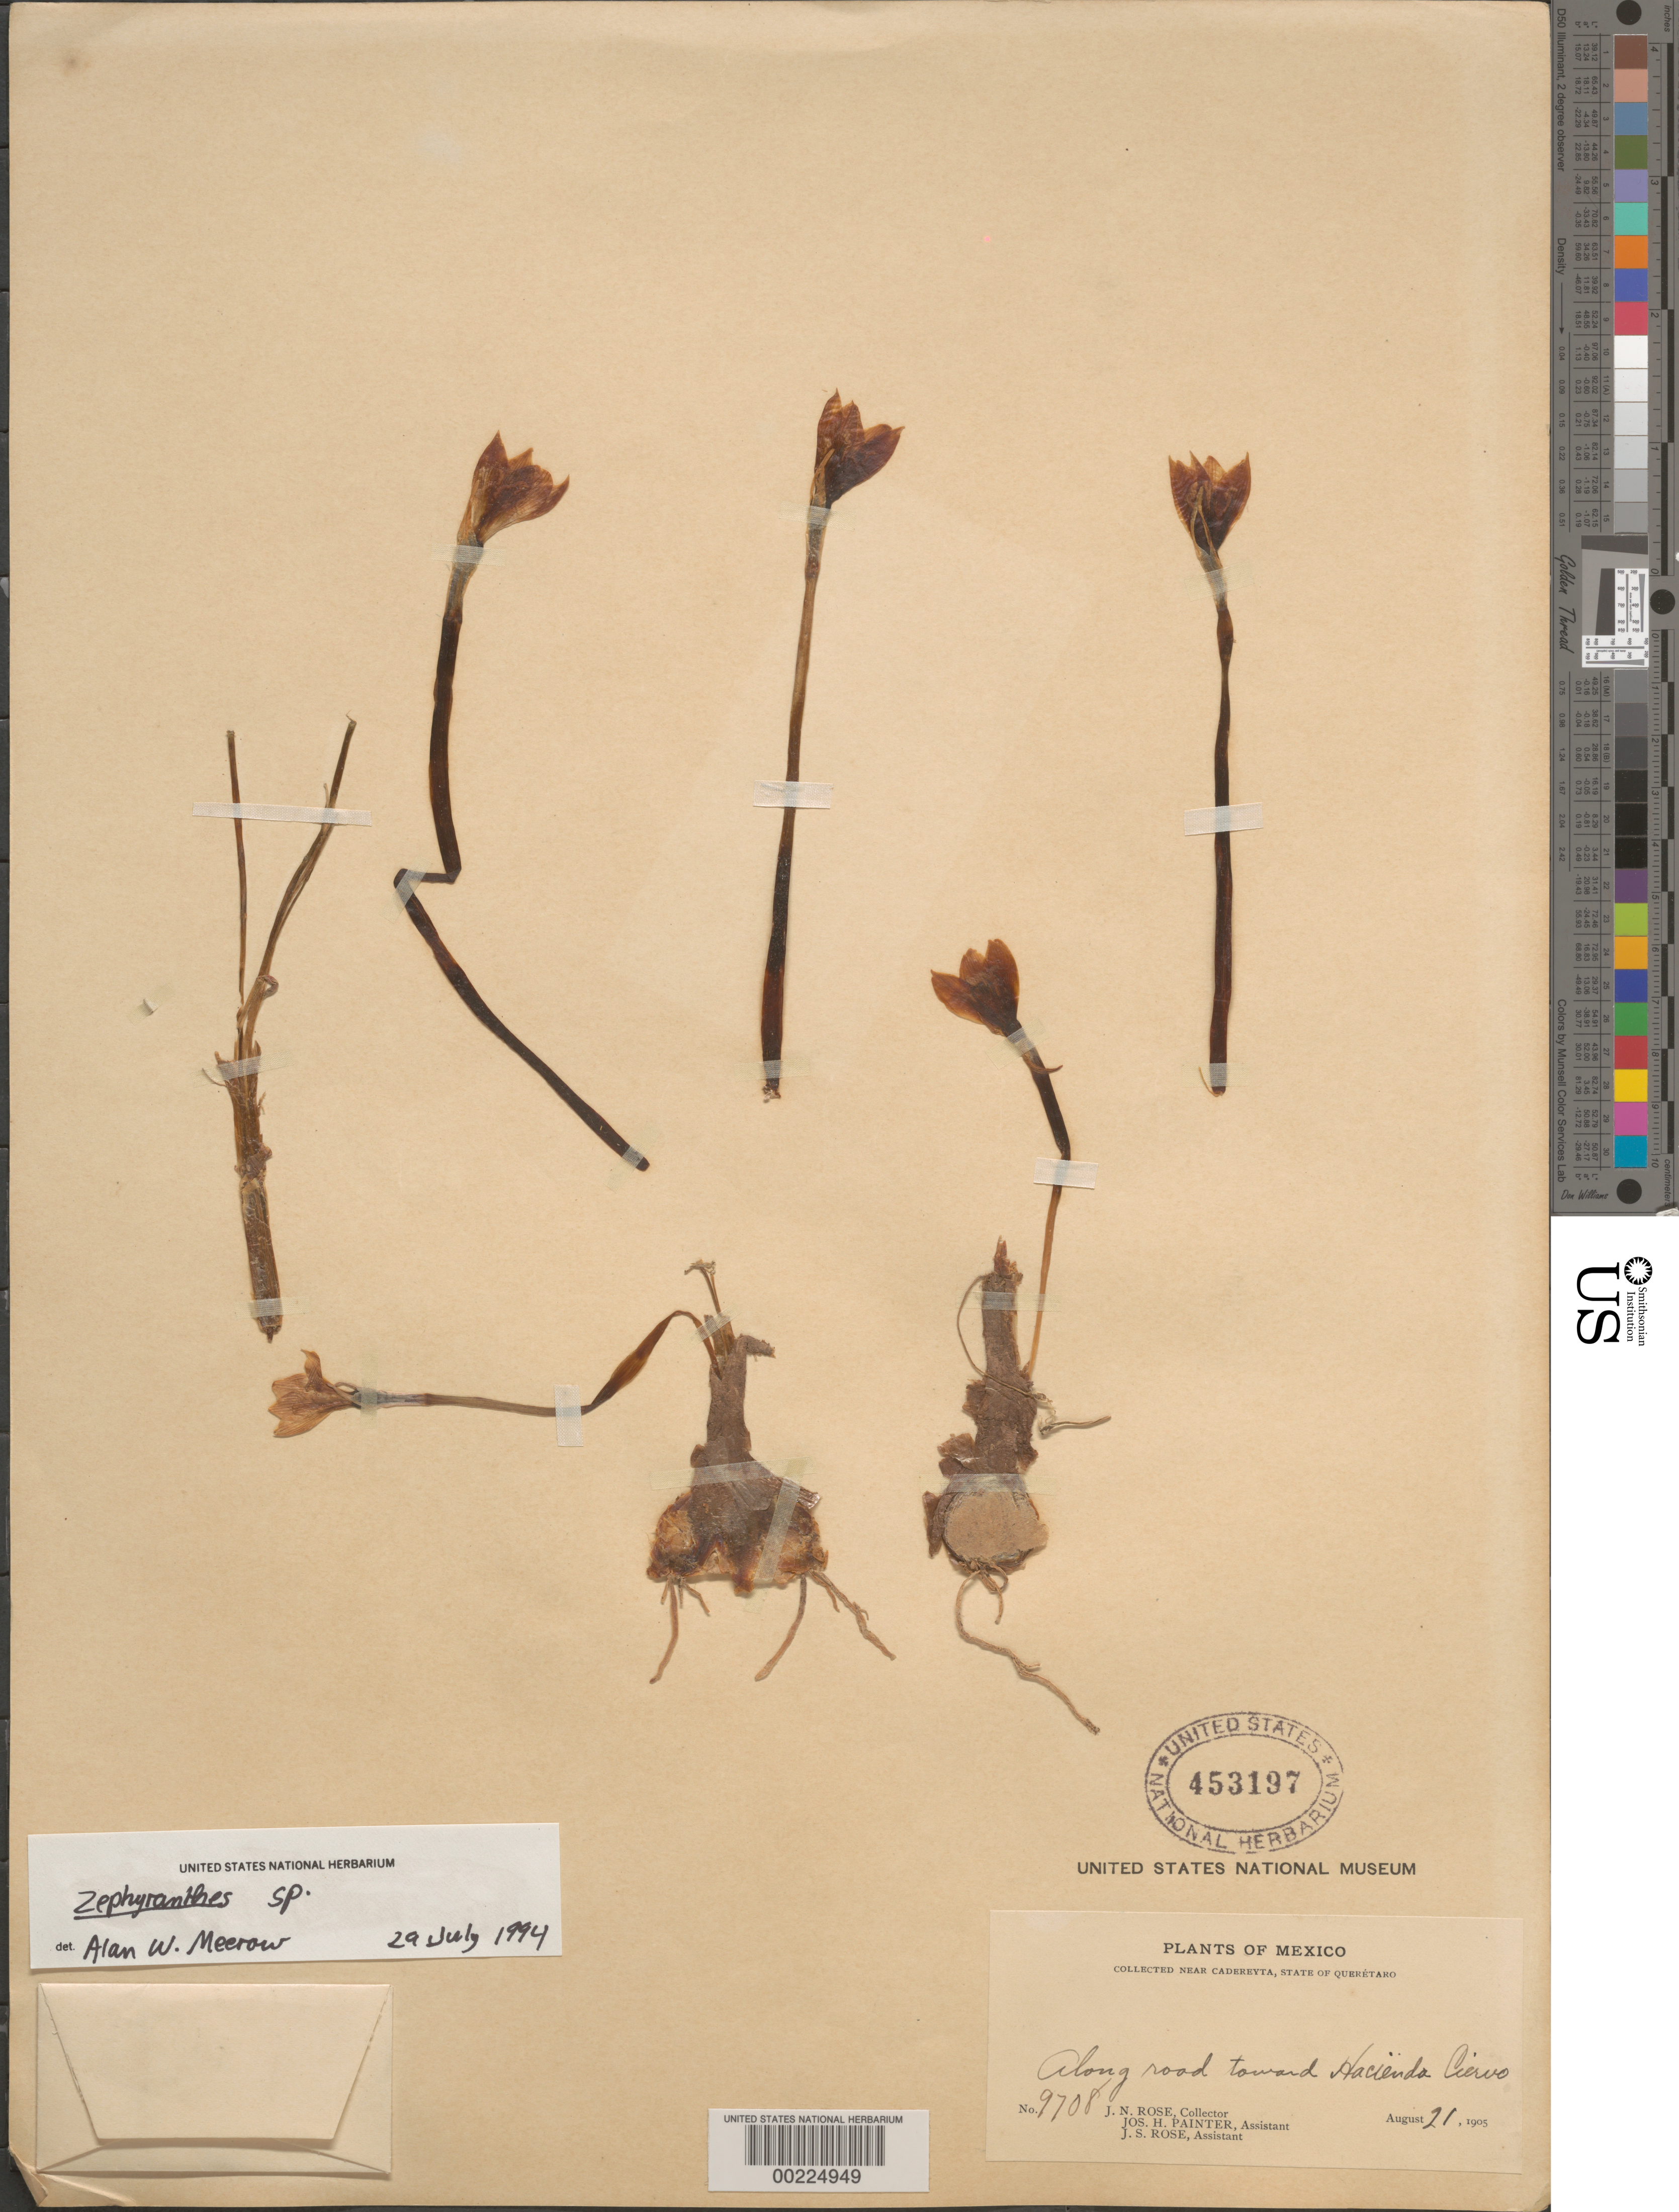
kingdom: Plantae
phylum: Tracheophyta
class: Liliopsida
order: Asparagales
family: Amaryllidaceae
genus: Zephyranthes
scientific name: Zephyranthes sp.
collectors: J. N. Rose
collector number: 9708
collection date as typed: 21 Aug 1905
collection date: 1905-08-21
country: Mexico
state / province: Querétaro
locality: Near Cadereyta, along road toward Hacienda Ciervo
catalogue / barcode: US 453197